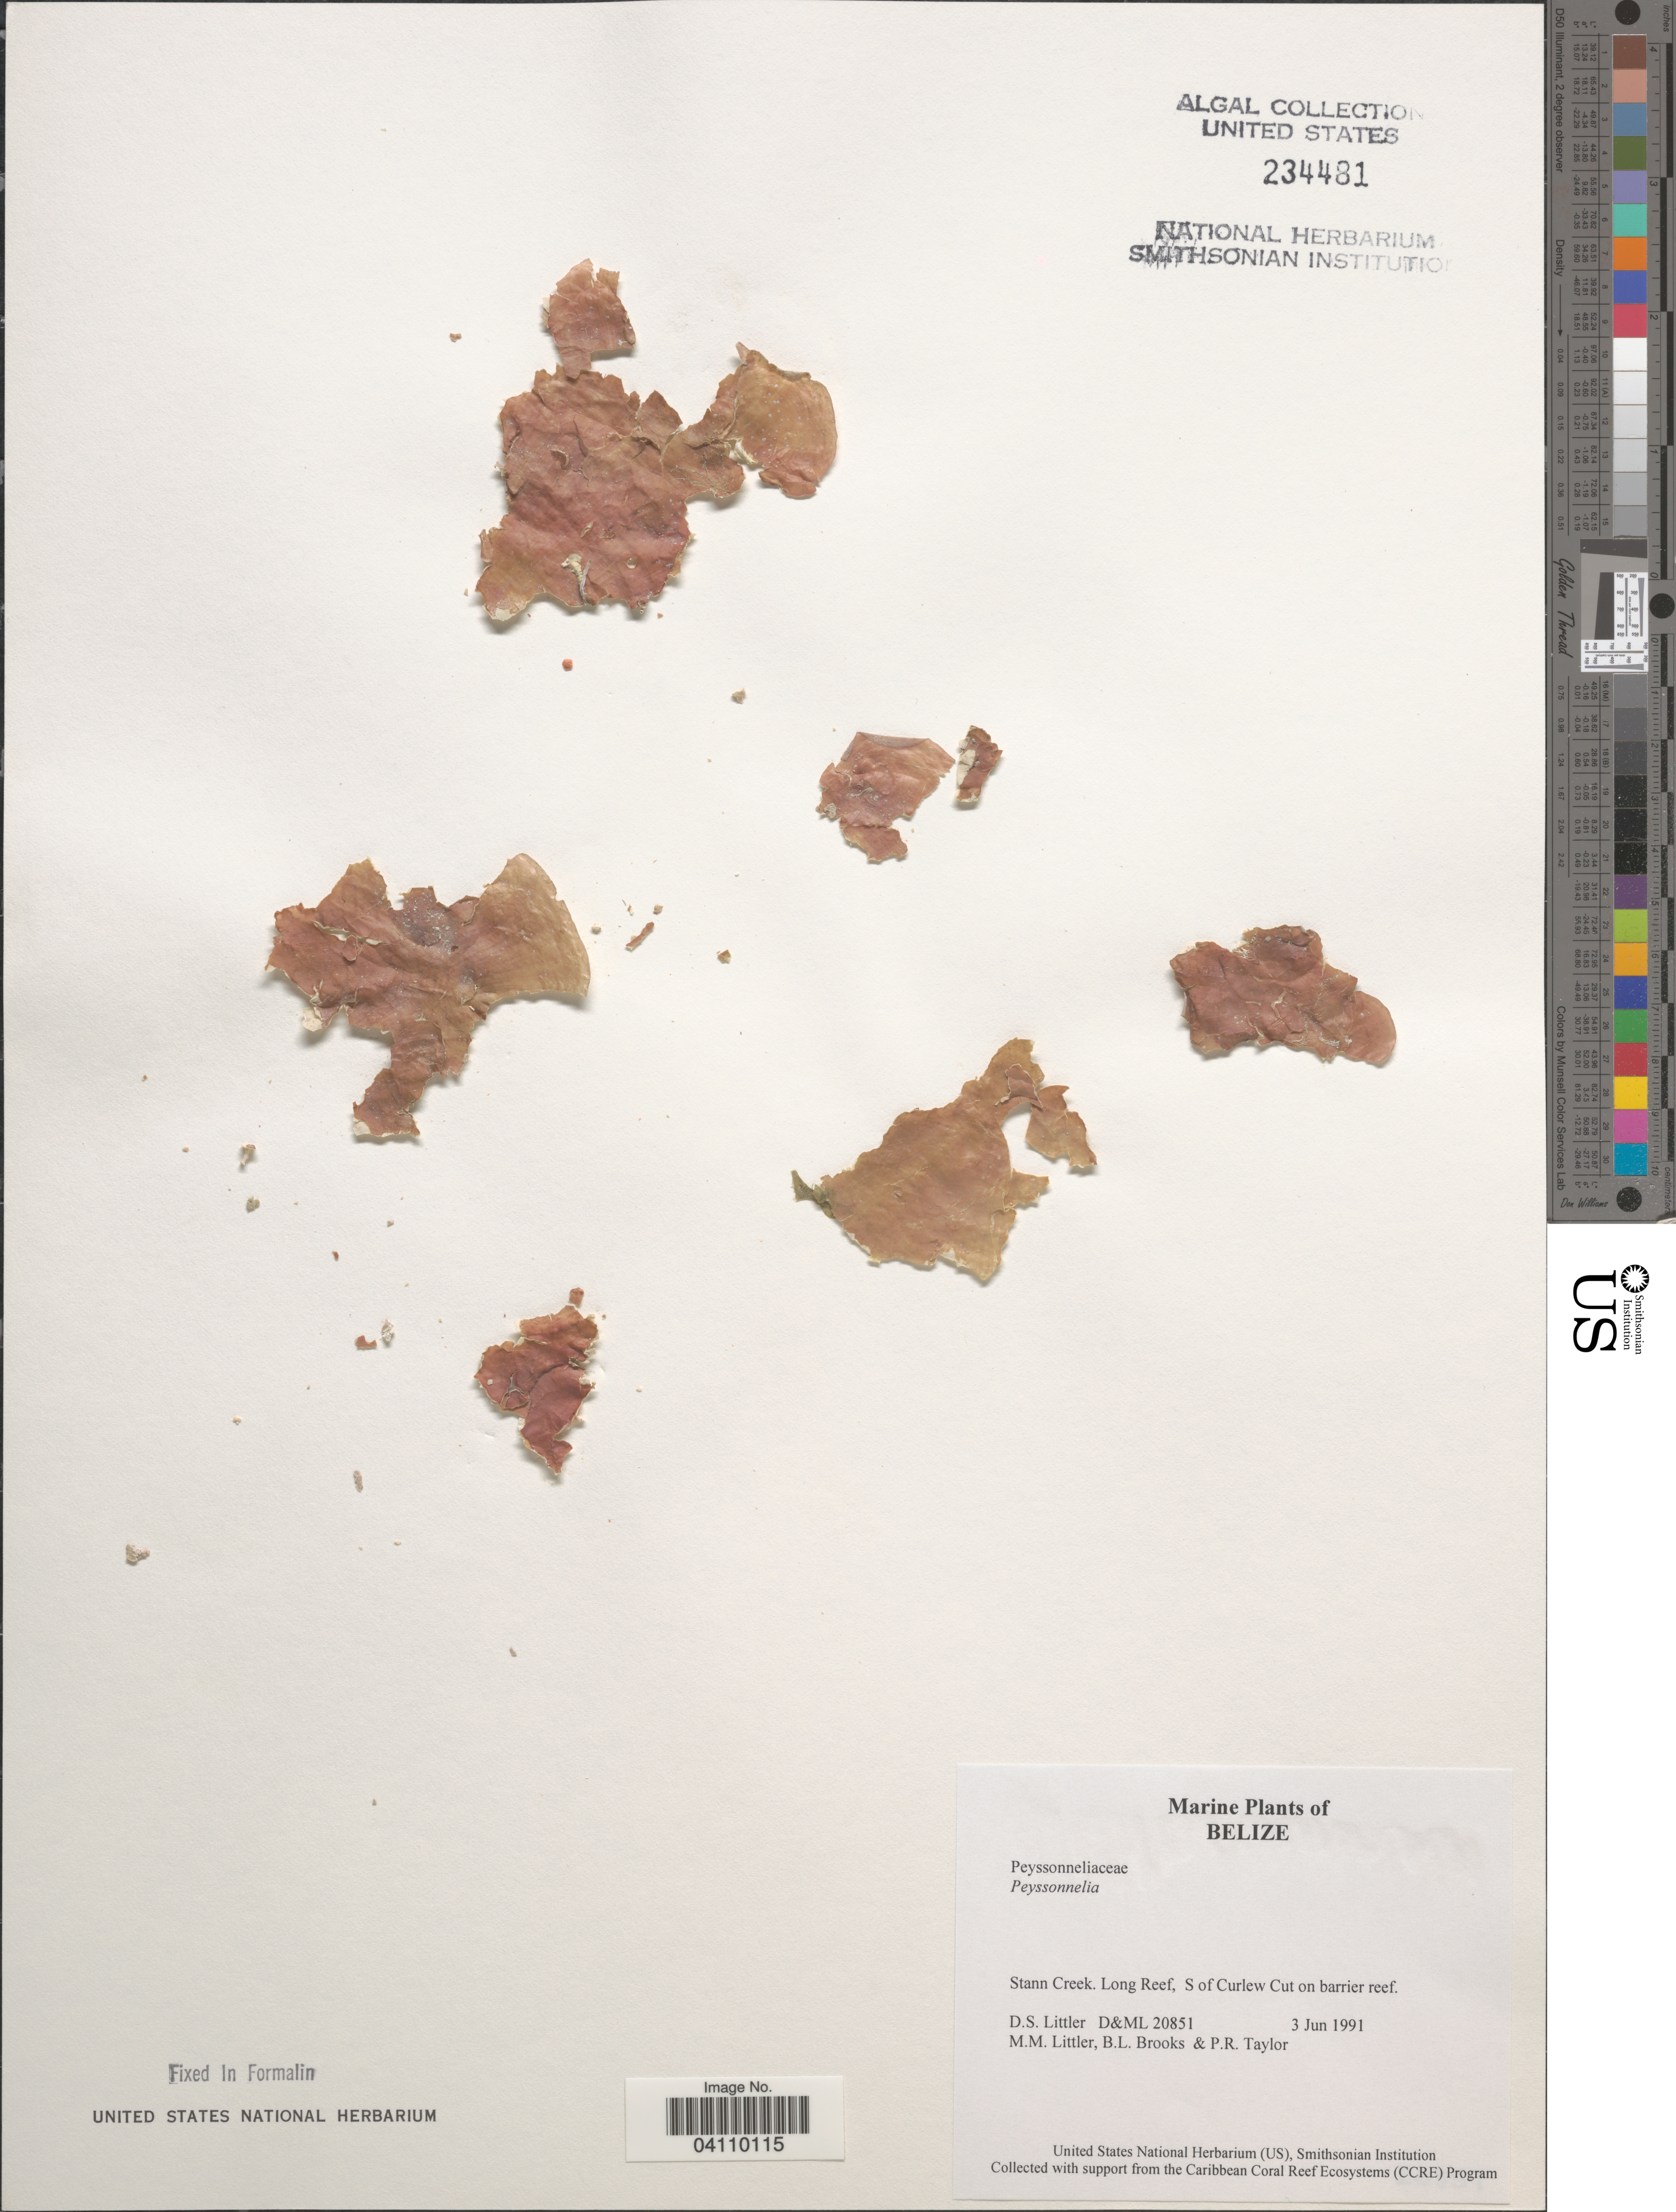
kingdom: Plantae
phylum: Rhodophyta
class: Florideophyceae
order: Peyssonneliales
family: Peyssonneliaceae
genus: Peyssonnelia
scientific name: Peyssonnelia sp.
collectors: D. S. Littler, B. Brooks & P. R. Taylor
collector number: D&ML20851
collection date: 1991-06-03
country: Belize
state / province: Stann Creek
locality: Long Reef, S of Curlew Cut on barrier reef.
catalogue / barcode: US 234481